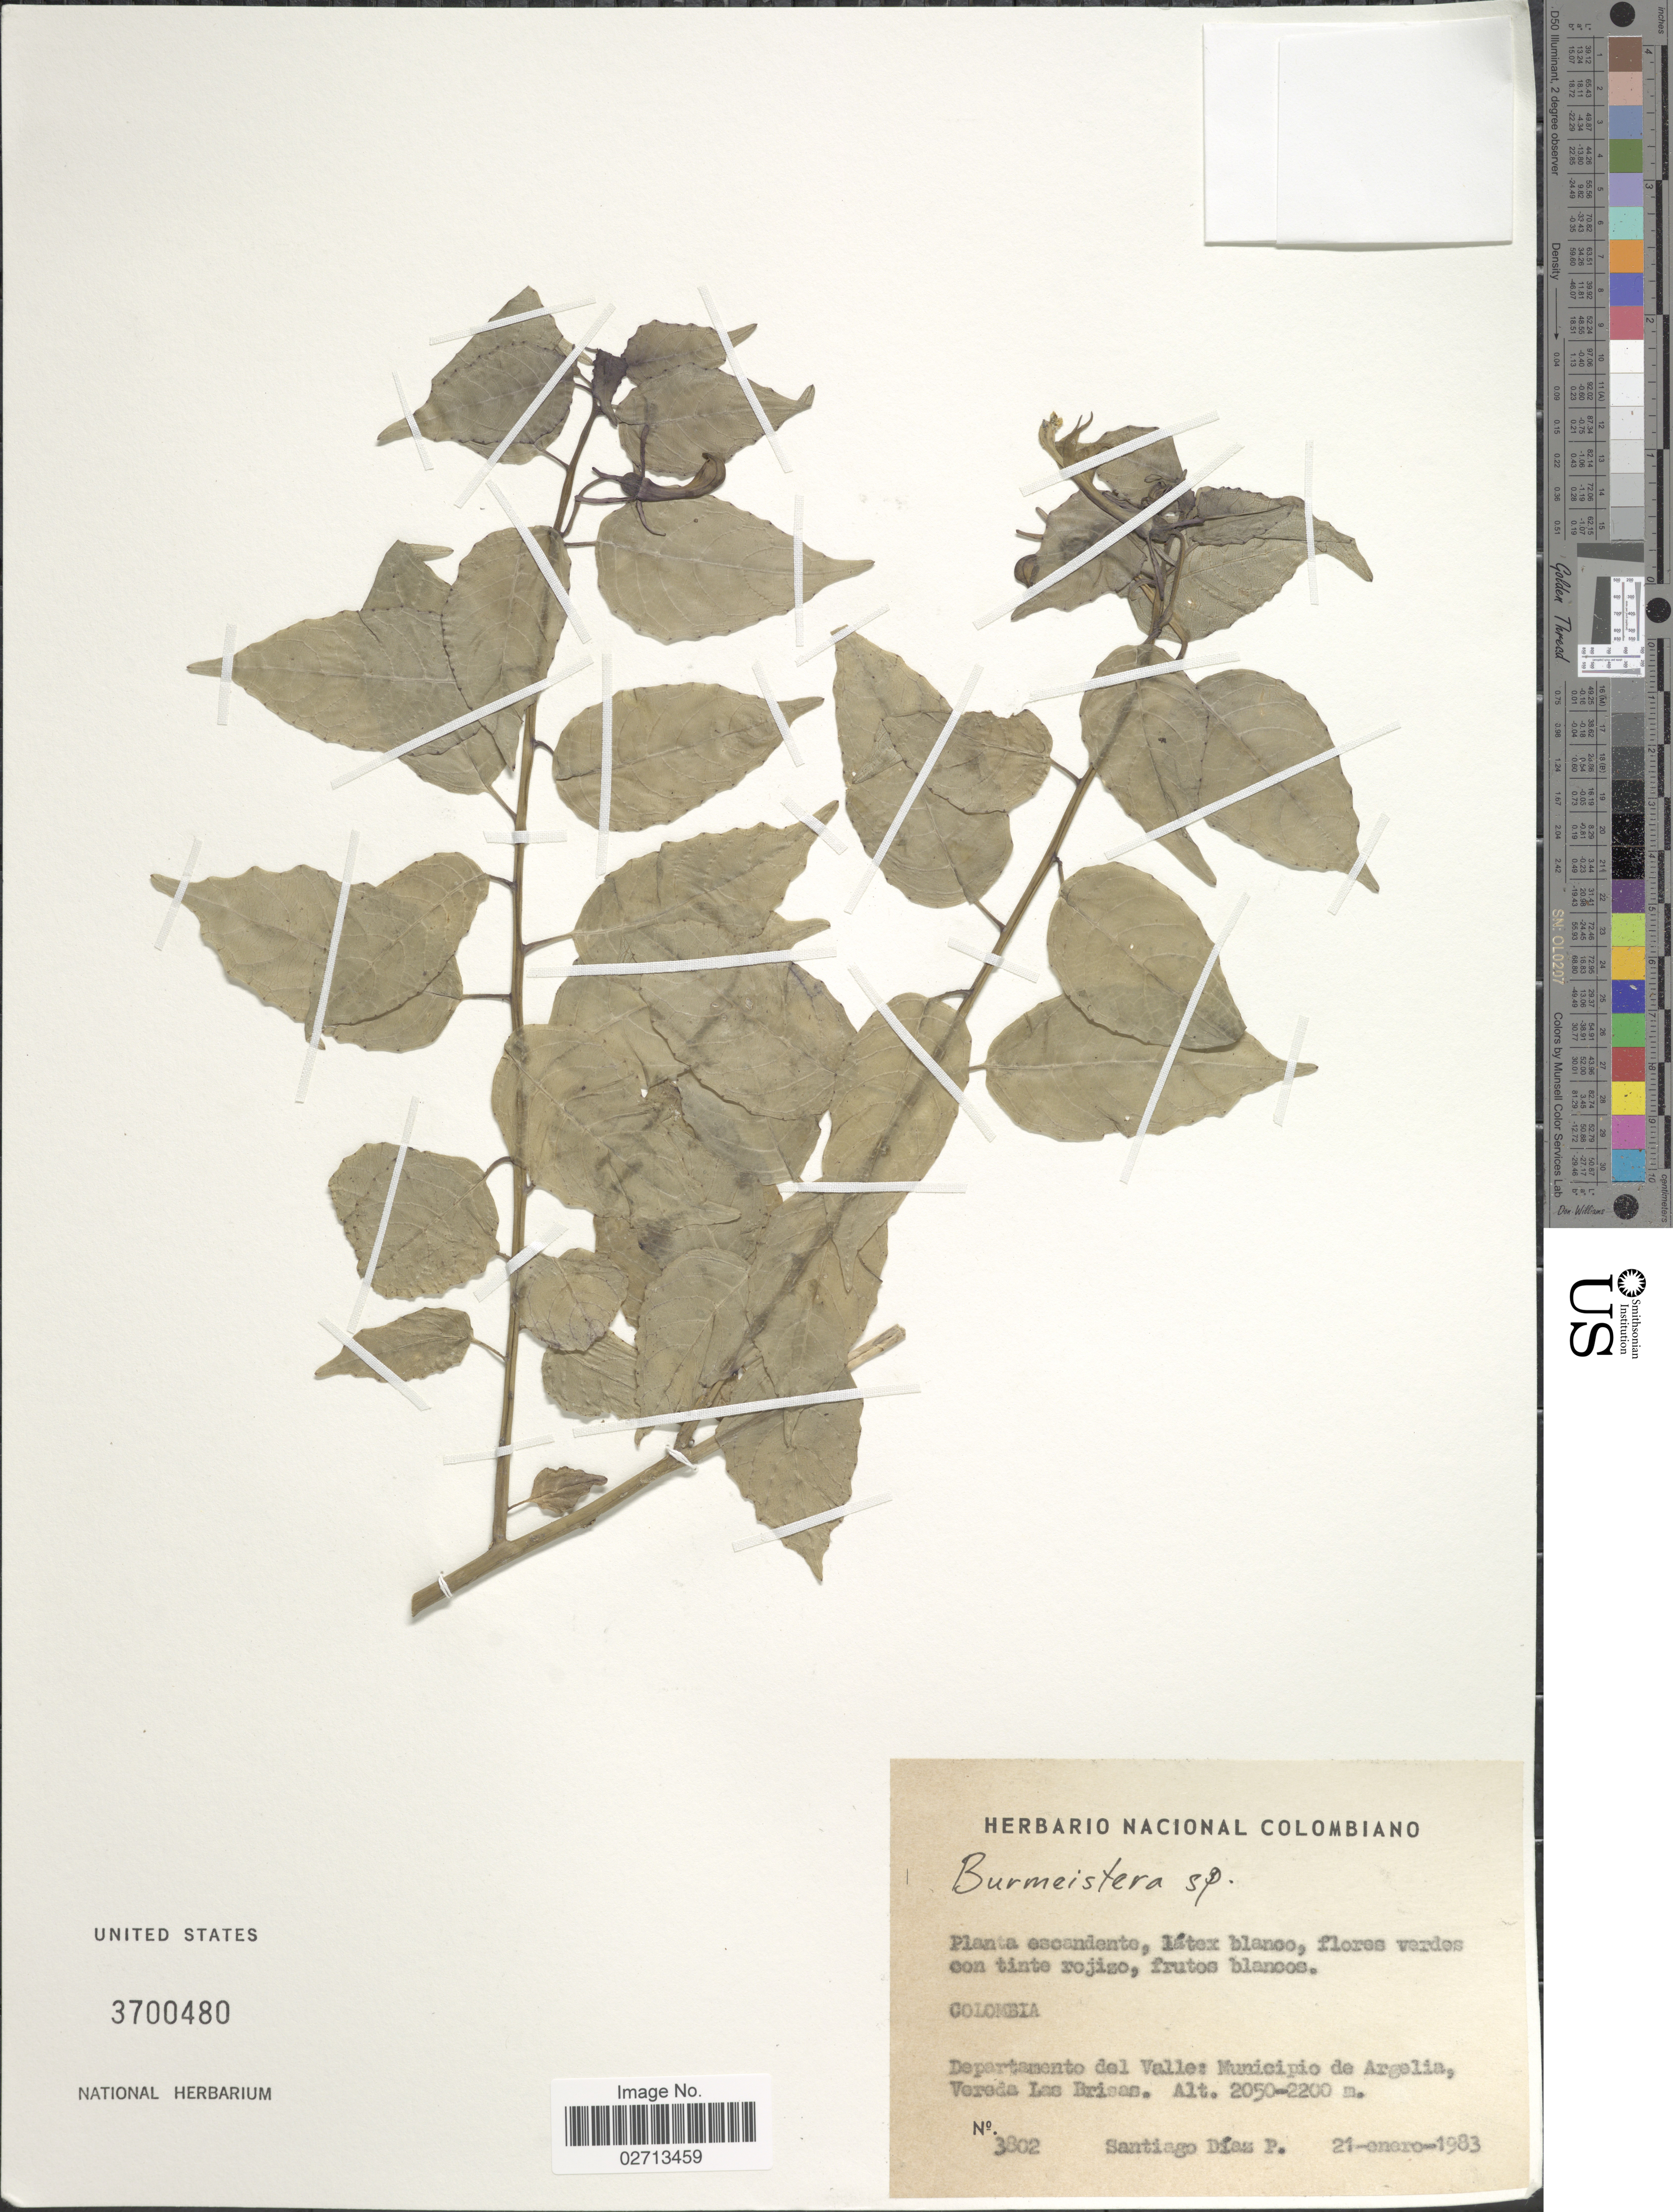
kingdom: Plantae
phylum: Tracheophyta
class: Magnoliopsida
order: Asterales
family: Campanulaceae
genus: Burmeistera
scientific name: Burmeistera sp.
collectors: S. Díaz Píedrahíta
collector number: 36802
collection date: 1983-01-21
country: Colombia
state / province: Valle del Cauca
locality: Departamento del Valle: Municipio de Argelia, Vereda Las Brisas.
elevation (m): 2050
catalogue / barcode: US 3700480